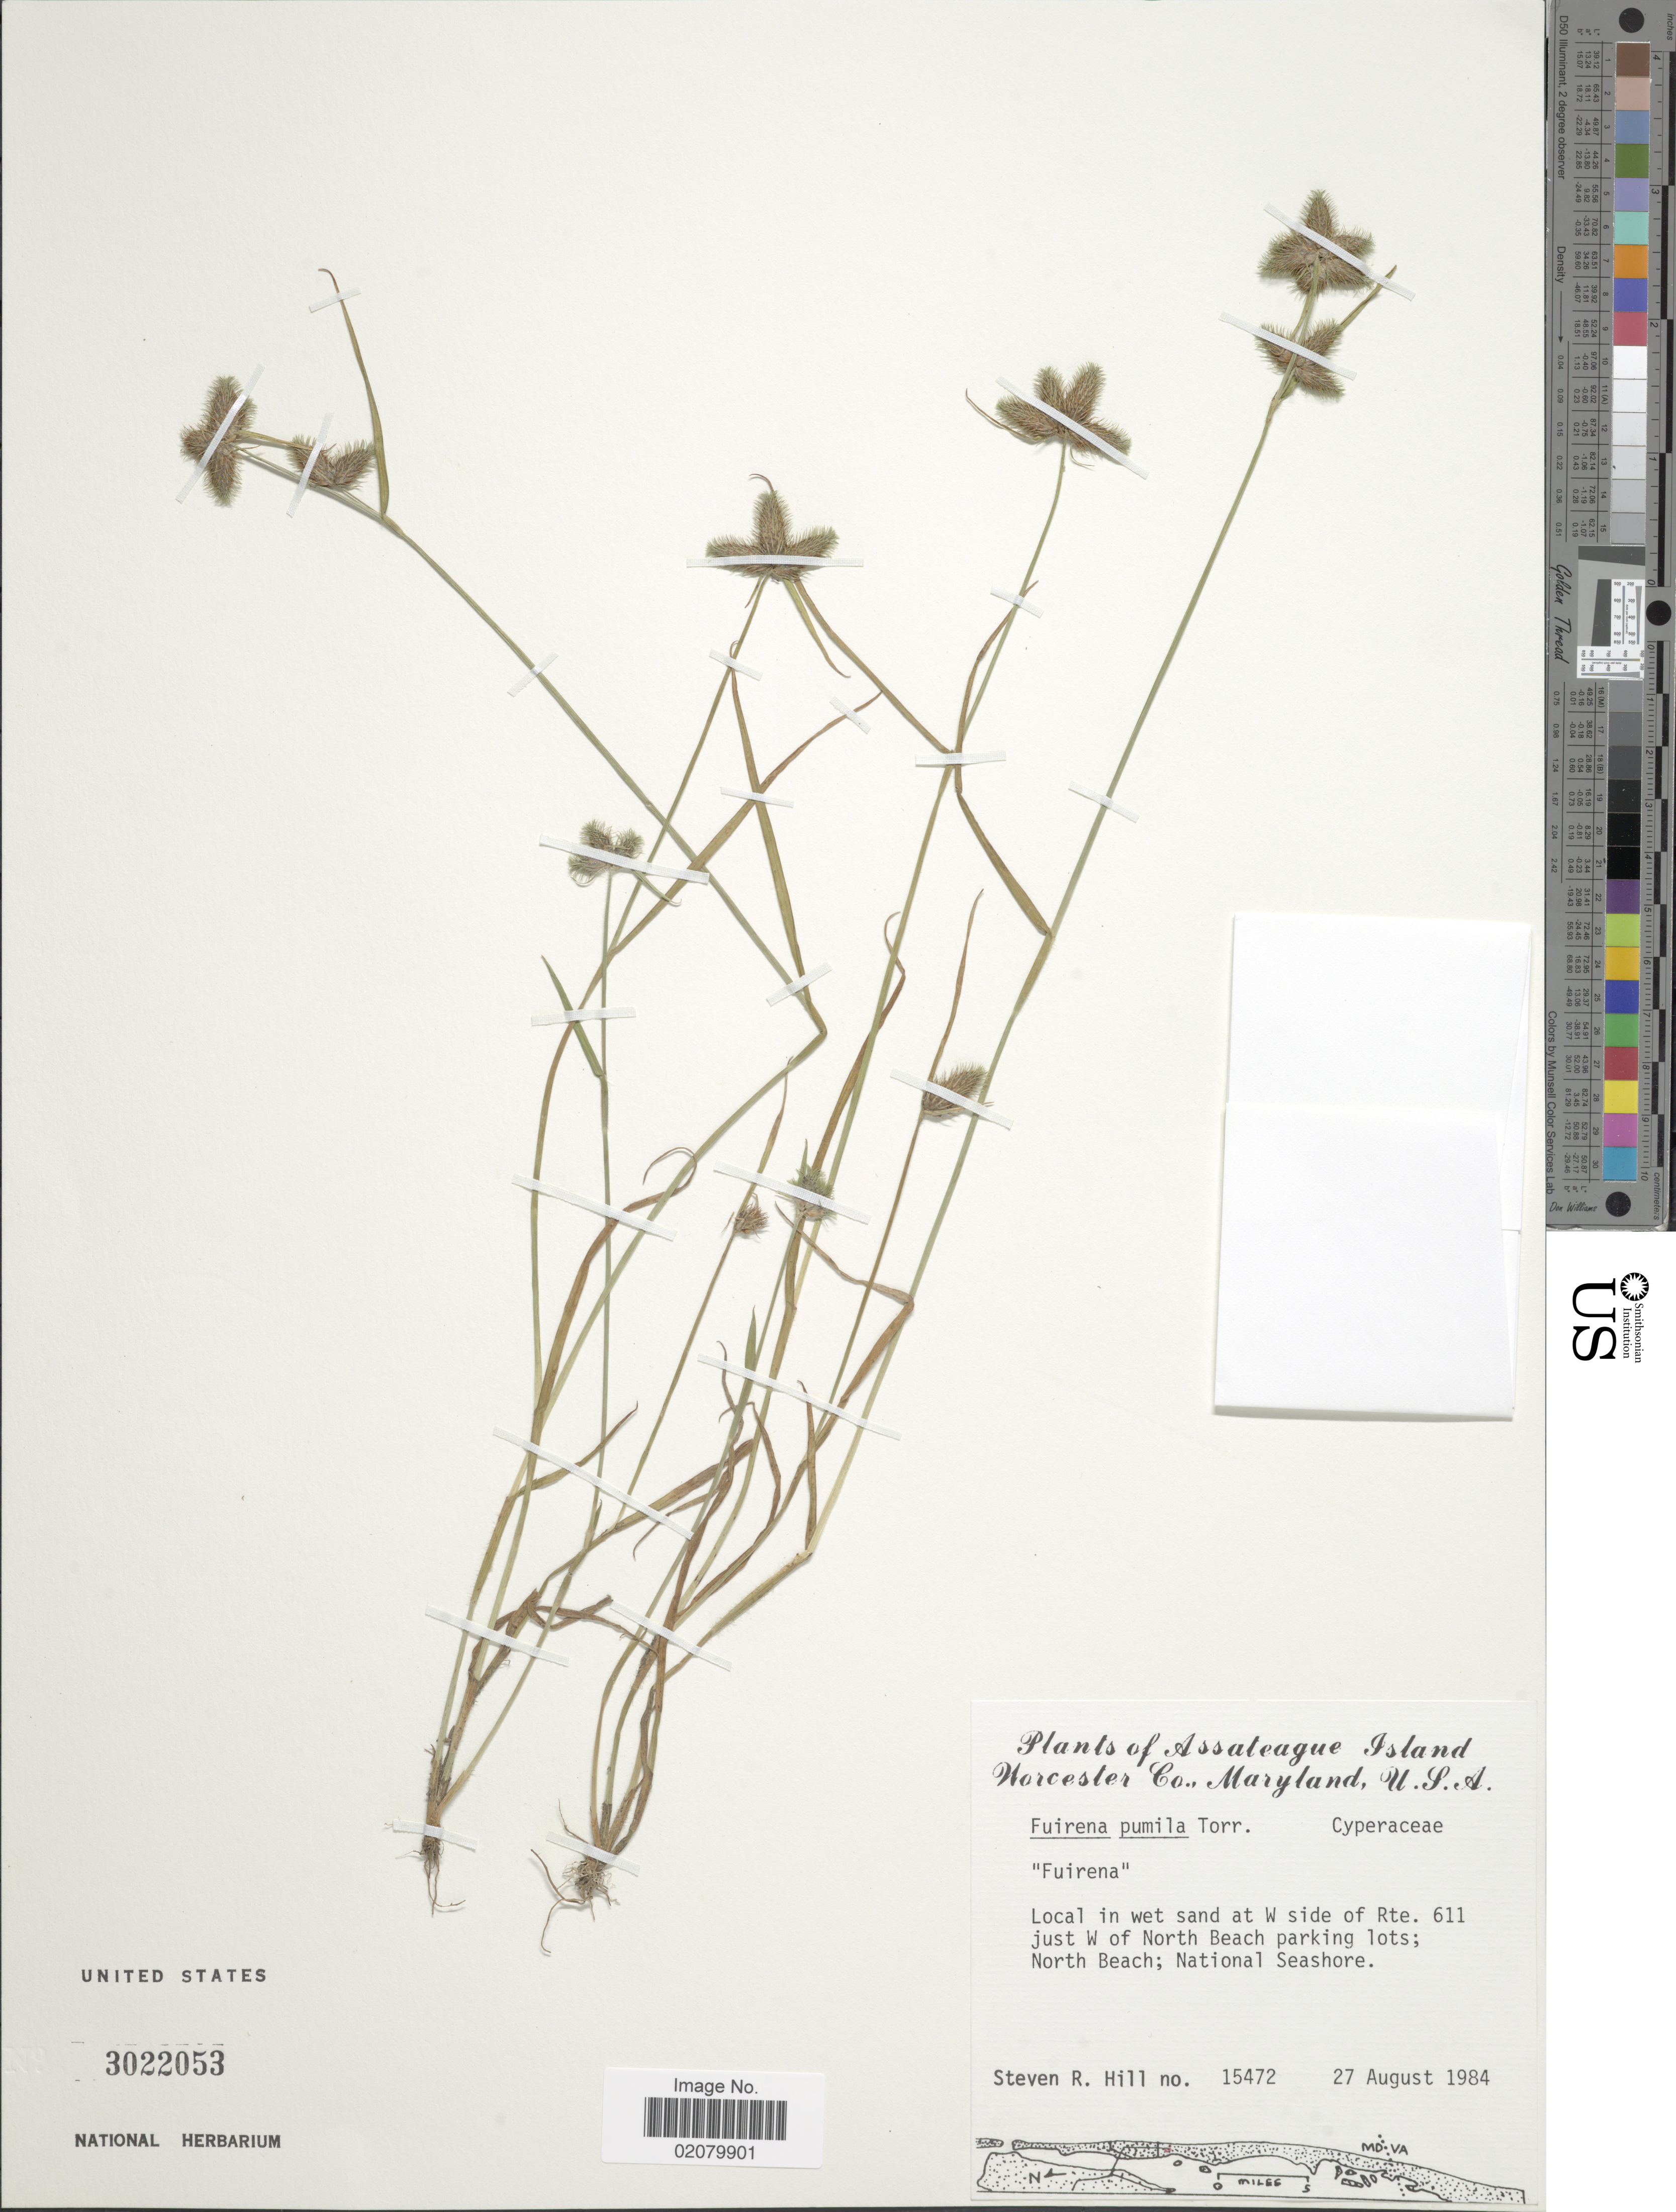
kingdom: Plantae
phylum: Tracheophyta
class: Liliopsida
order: Poales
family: Cyperaceae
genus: Fuirena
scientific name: Fuirena squarrosa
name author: Michx.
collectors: S. R. Hill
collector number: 15472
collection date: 1984-08-27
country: United States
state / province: Maryland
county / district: Worcester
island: Assateague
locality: Local in wet sand at W side of Rte. 611 just W of North Beach parking lots, North Beach, Assateague Island National Seashore.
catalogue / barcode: US 3022053